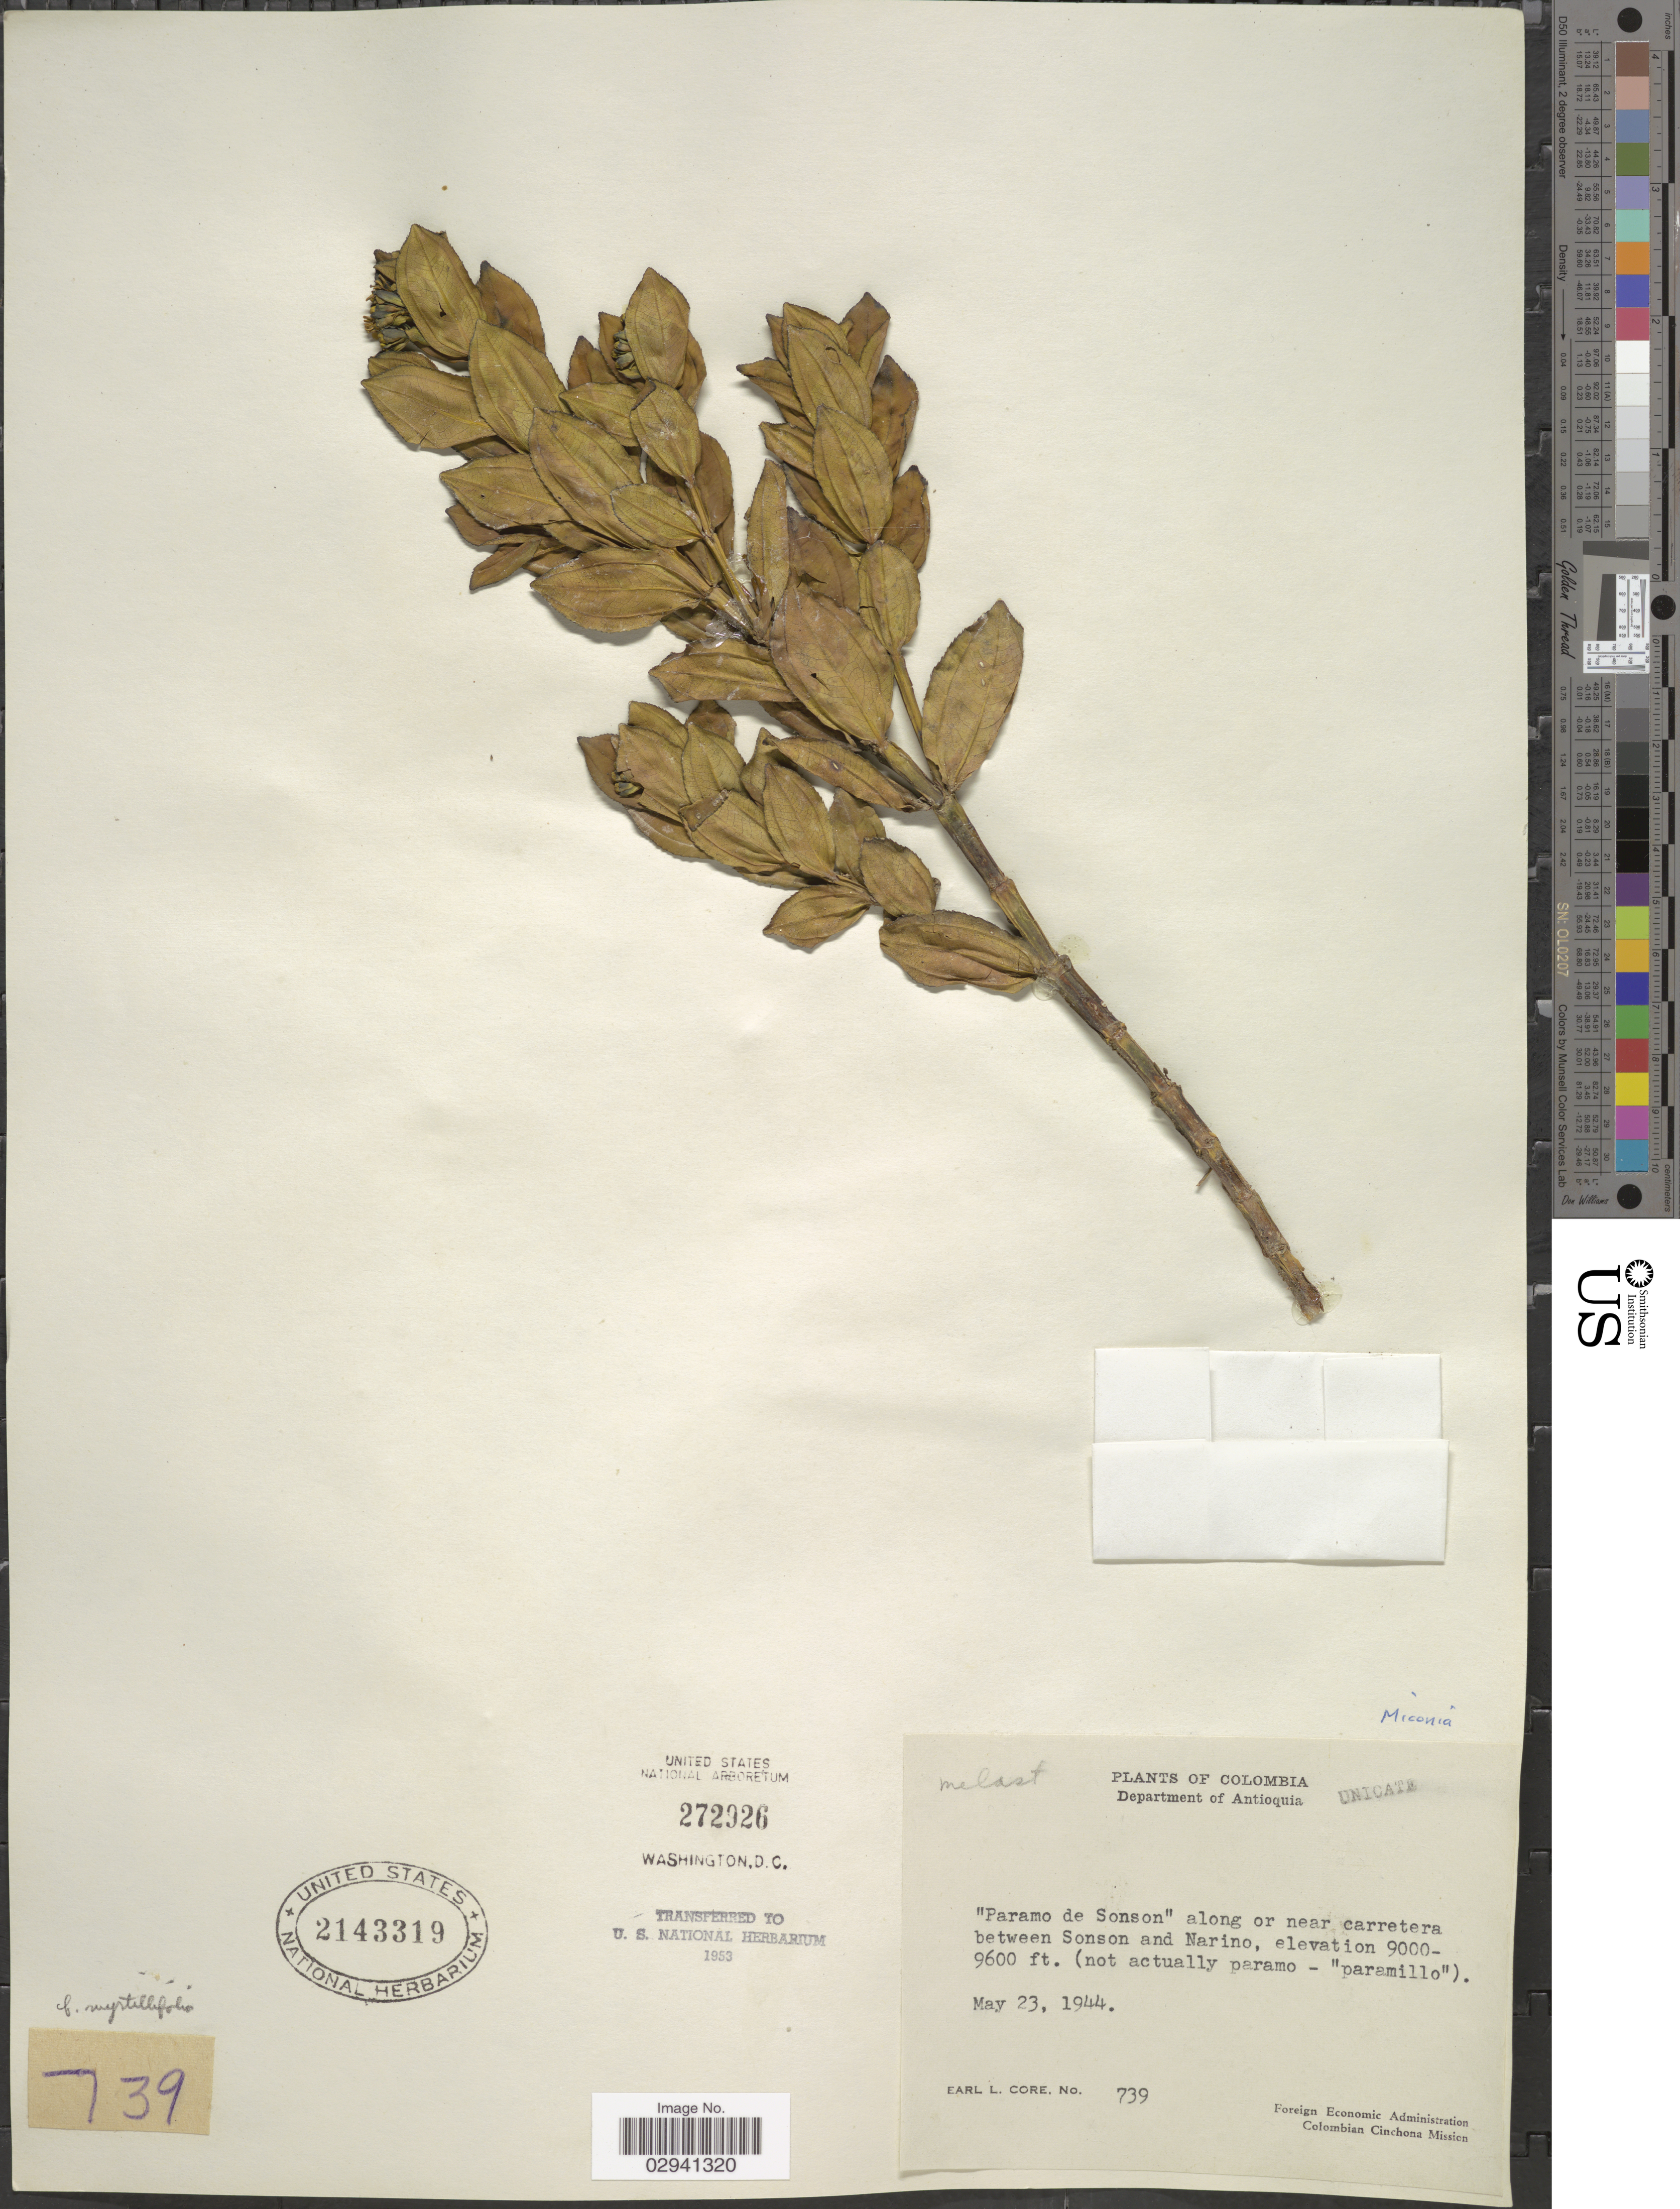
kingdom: Plantae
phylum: Tracheophyta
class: Magnoliopsida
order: Myrtales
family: Melastomataceae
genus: Miconia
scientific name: Miconia myrtillifolia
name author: Naudin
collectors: E. L. Core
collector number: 739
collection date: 1944-05-23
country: Colombia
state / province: Antioquia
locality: Department of Antioquia. "Paramo de Sonson" along or near carretera between Sonson and Narino.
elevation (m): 2743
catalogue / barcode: US 2143319